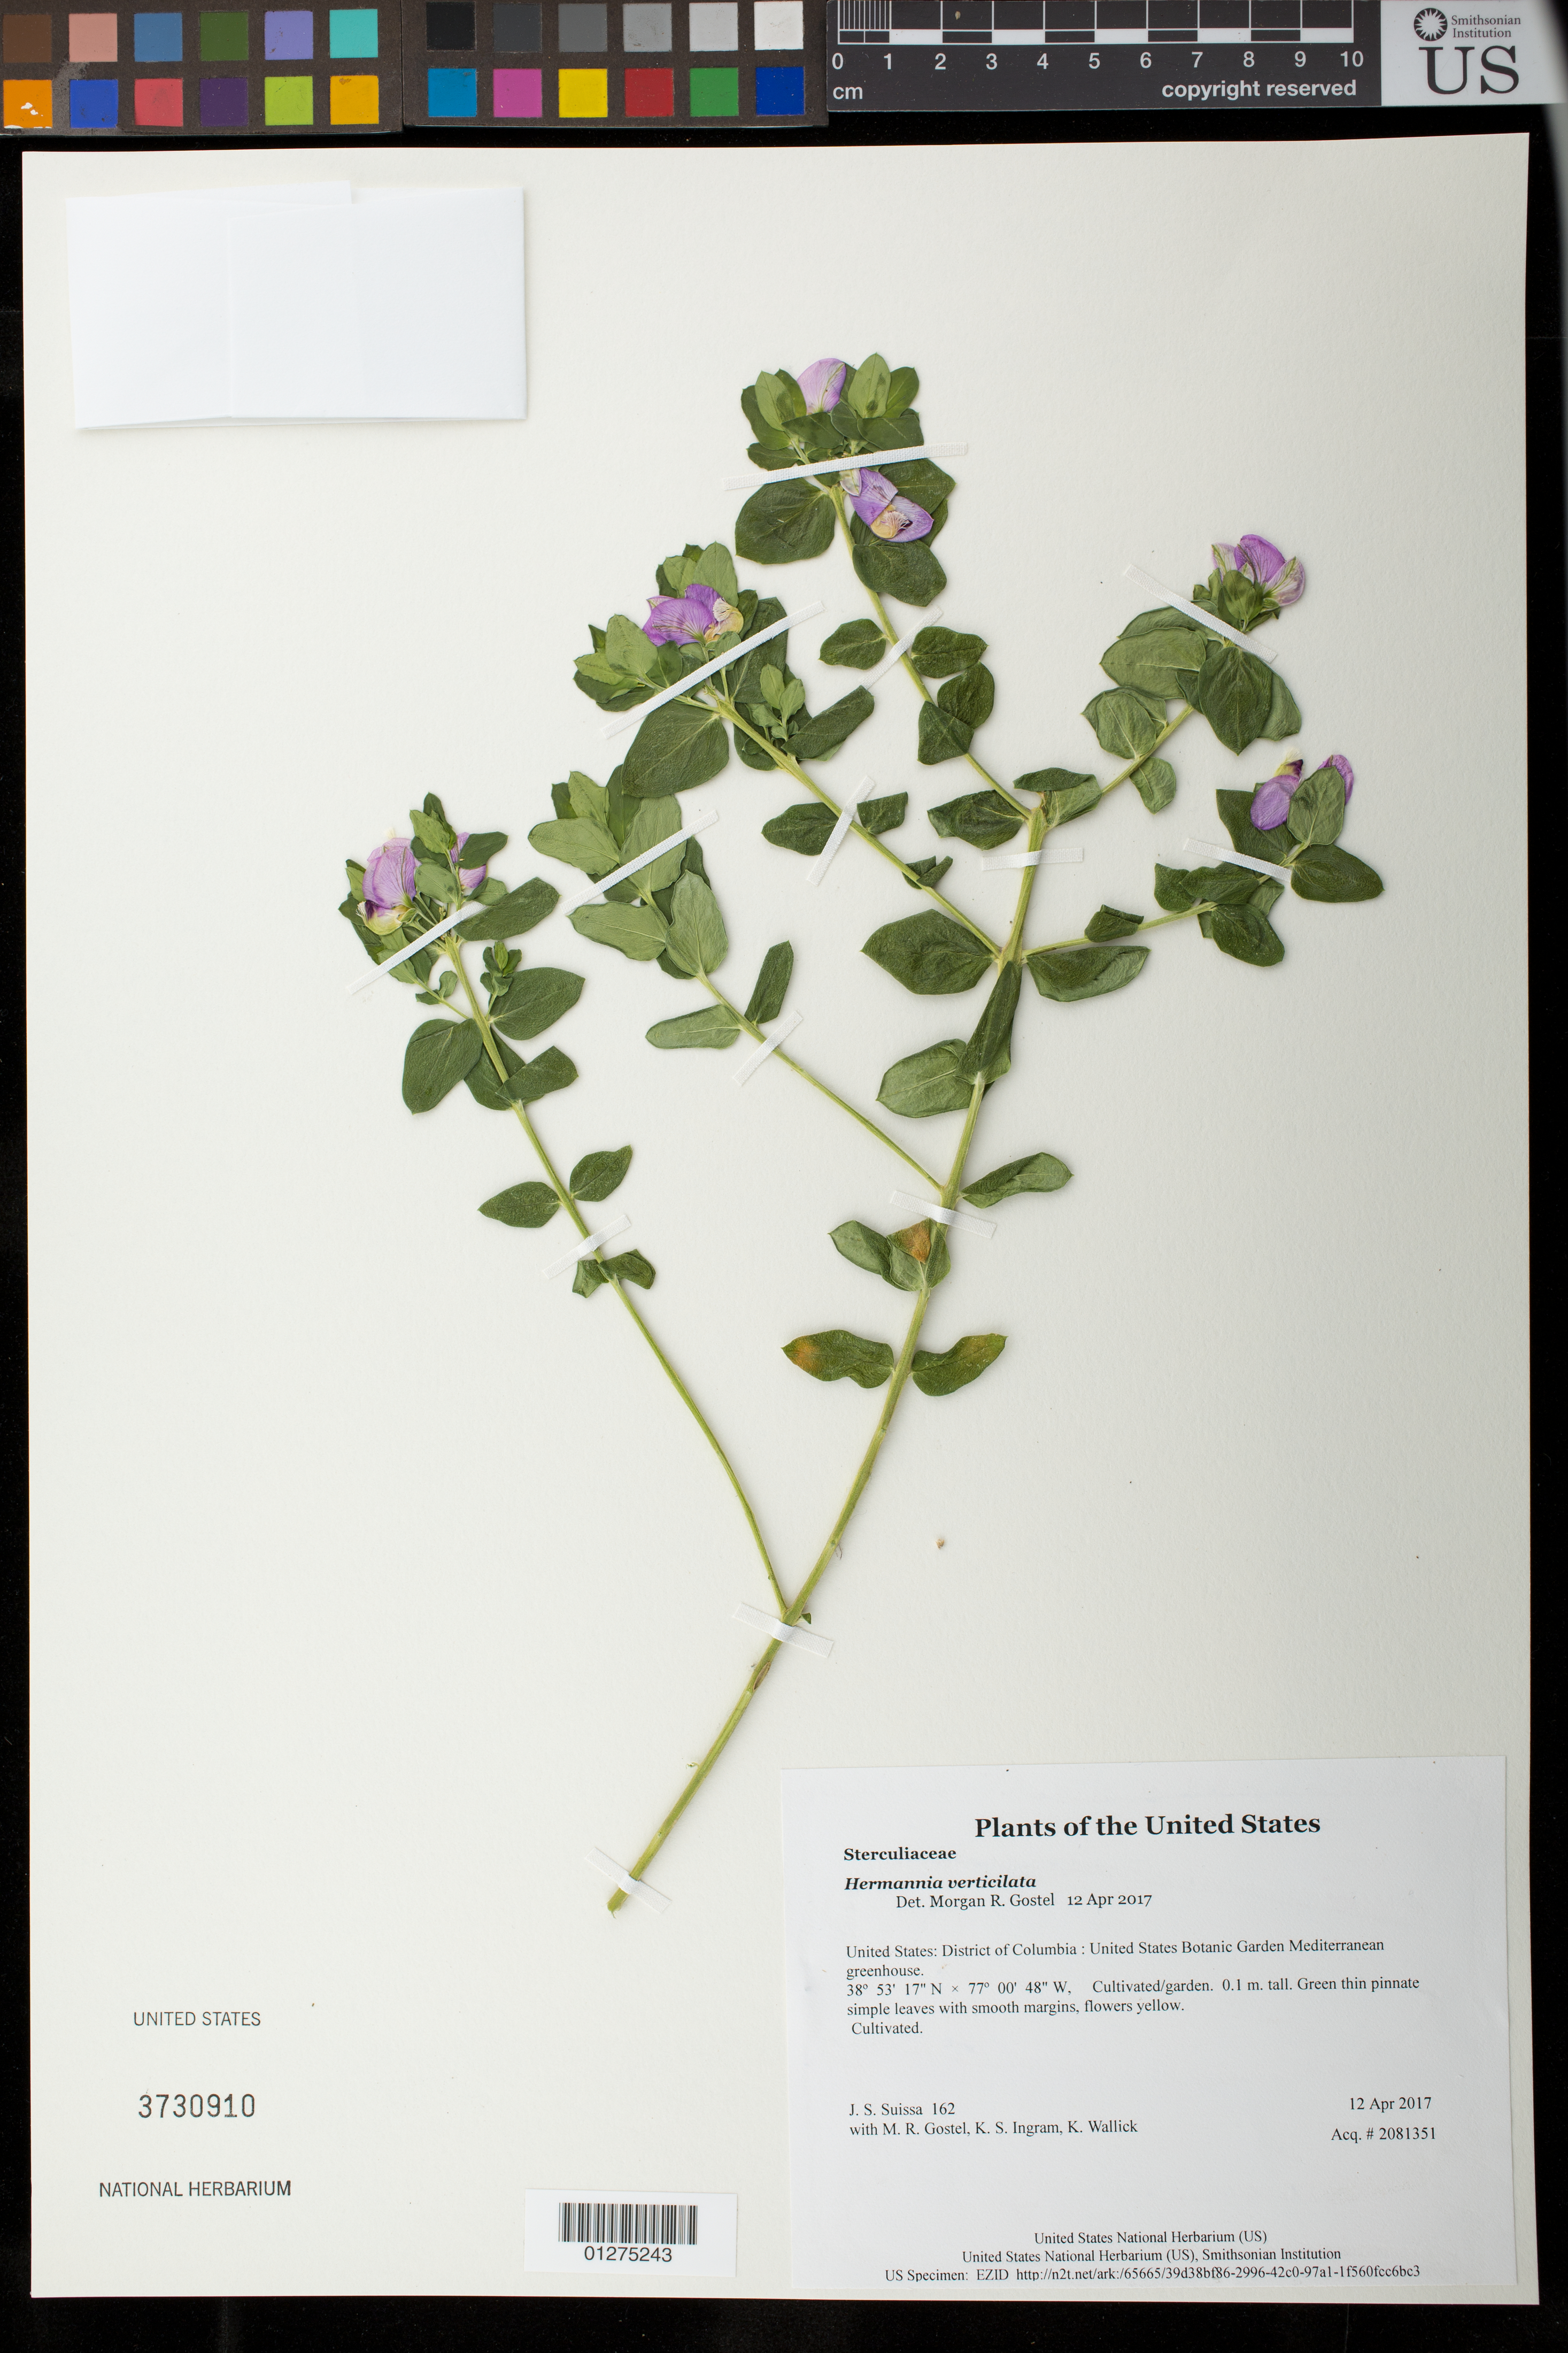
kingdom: Plantae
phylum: Tracheophyta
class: Magnoliopsida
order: Malvales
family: Malvaceae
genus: Hermannia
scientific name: Hermannia verticillata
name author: P.J. Bergius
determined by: Gostel, M. R.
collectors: J. S. Suissa, M. R. Gostel, K. S. Ingram & K. Wallick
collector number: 162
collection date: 2017-04-12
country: United States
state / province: District of Columbia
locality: United States Botanic Garden Mediterranean greenhouse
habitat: Cultivated/garden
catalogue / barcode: US 3730910